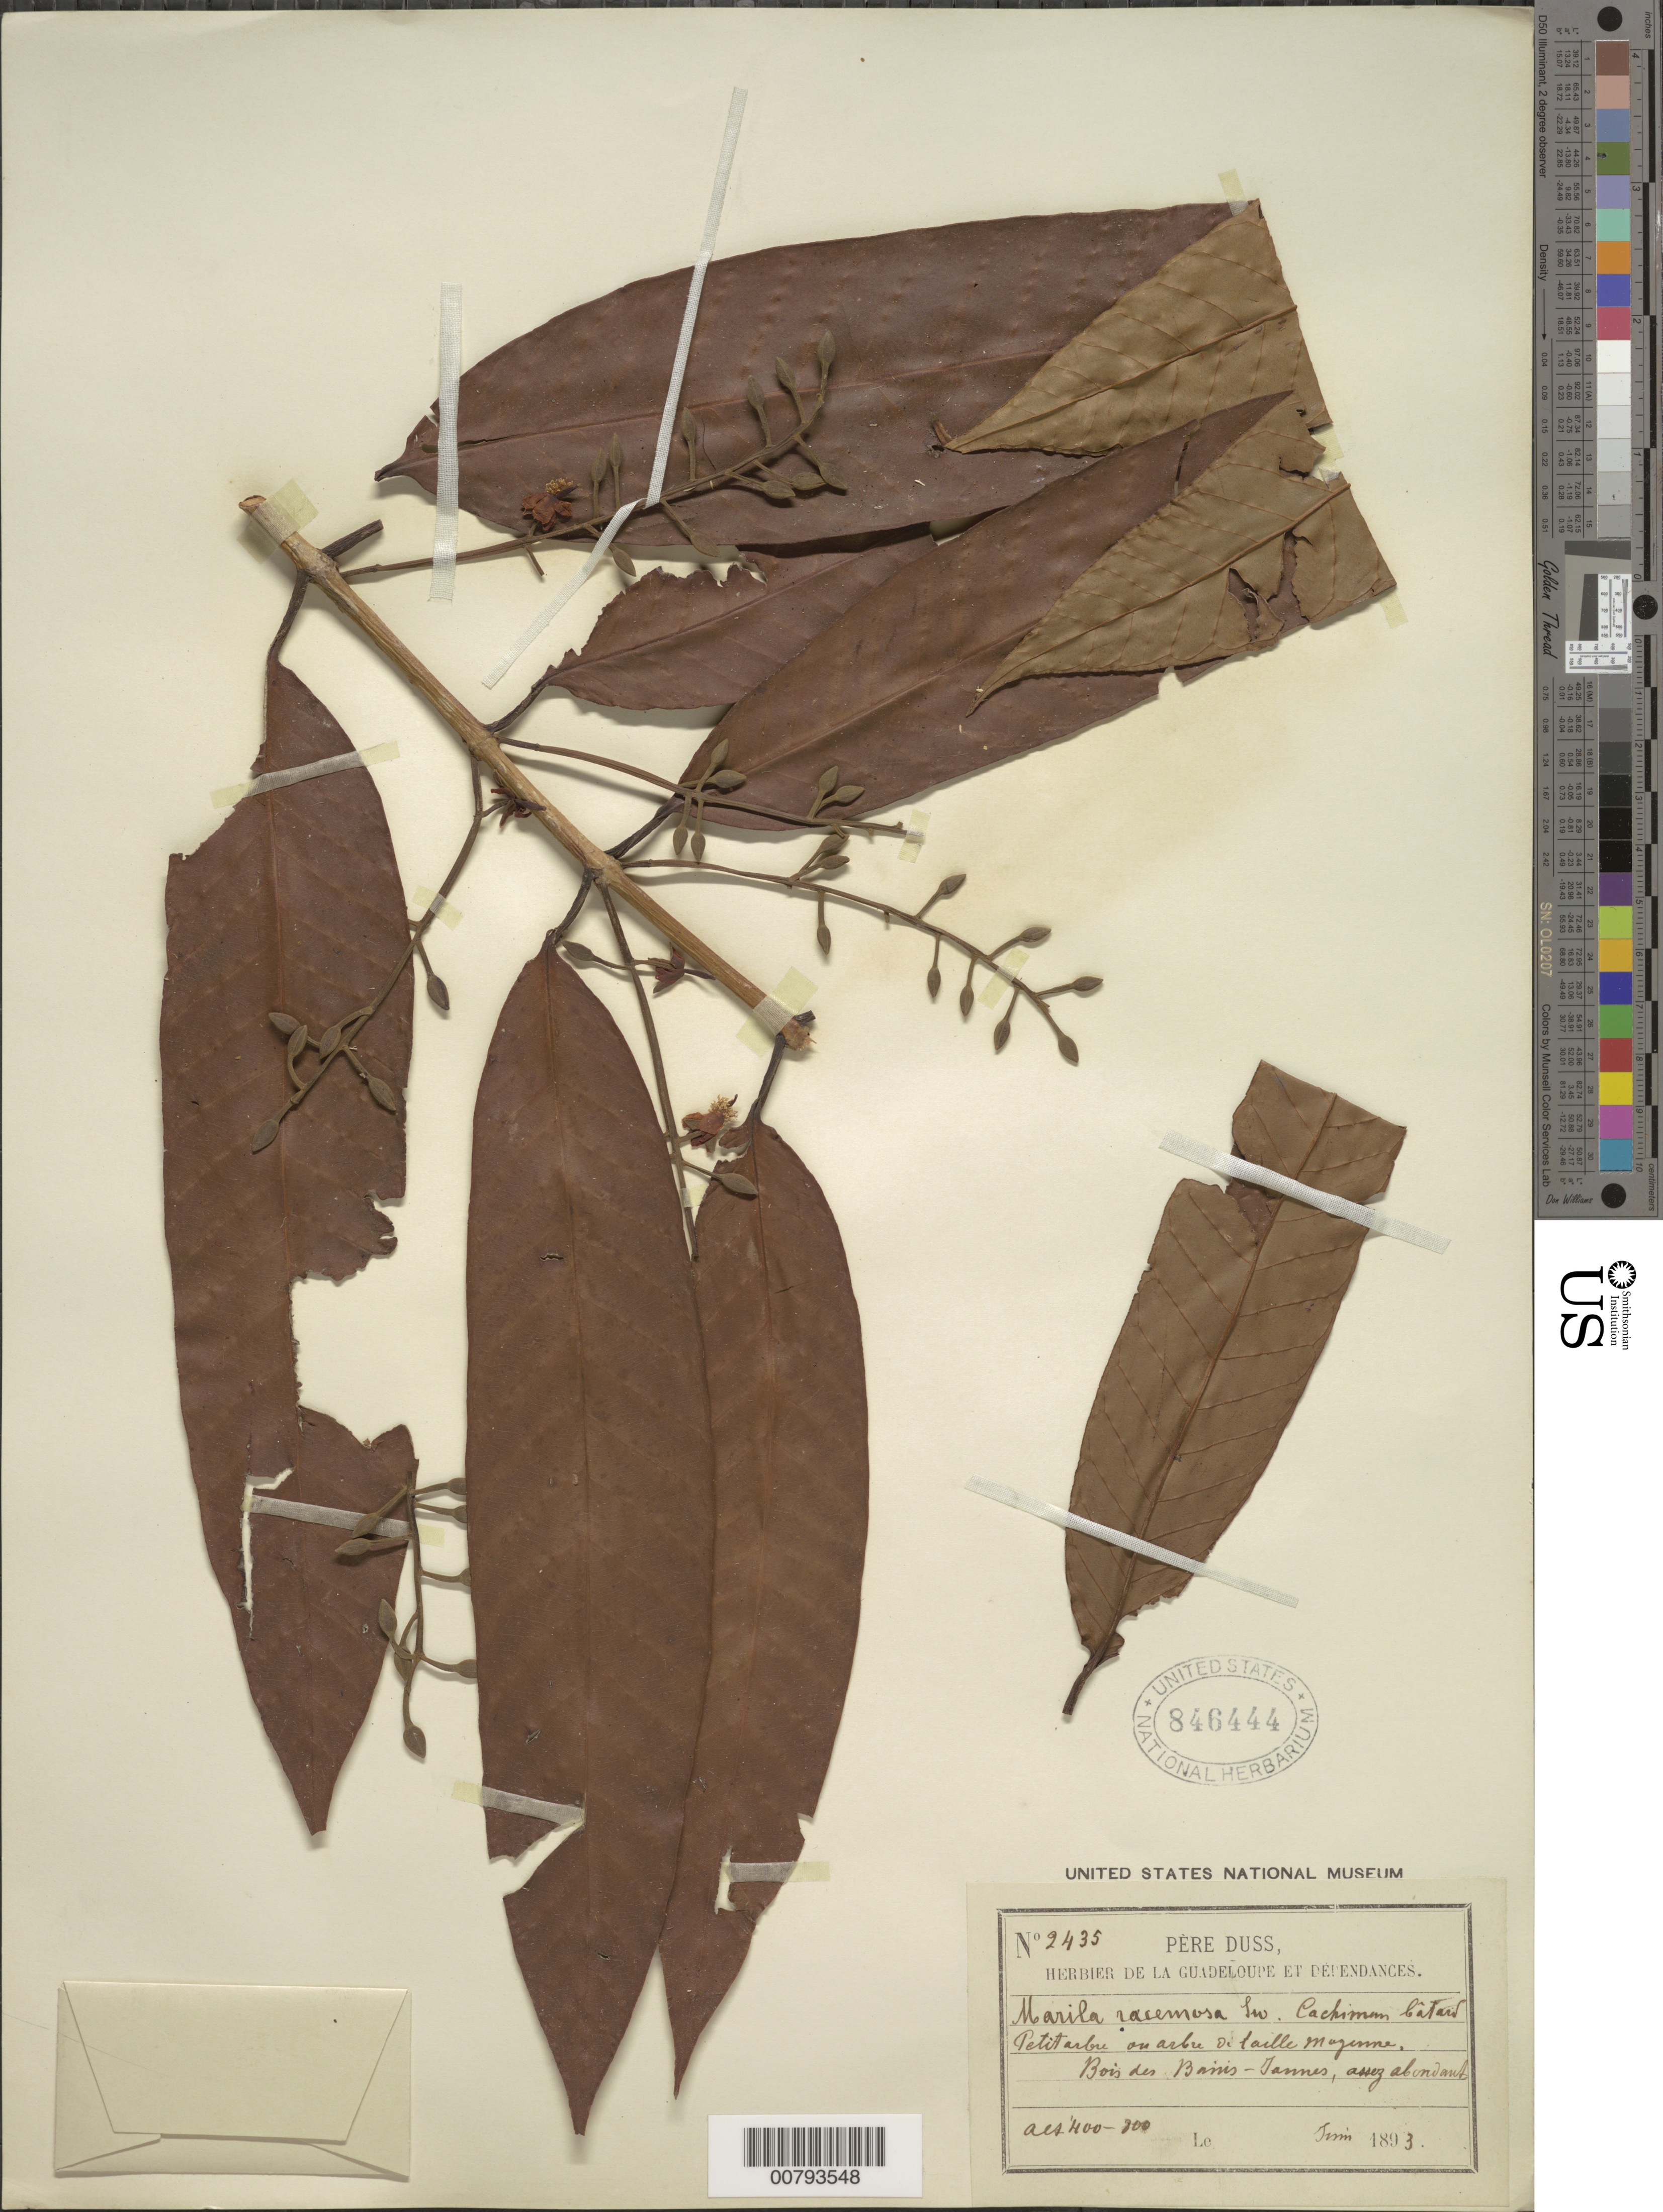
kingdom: Plantae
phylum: Tracheophyta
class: Magnoliopsida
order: Malpighiales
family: Calophyllaceae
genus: Marila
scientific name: Marila racemosa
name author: Sw.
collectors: H. Stehlé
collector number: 2435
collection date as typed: Jun 1893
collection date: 1893-06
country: Guadeloupe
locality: Bois des Bainis Jaunes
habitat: Bois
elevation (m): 400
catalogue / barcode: US 846444